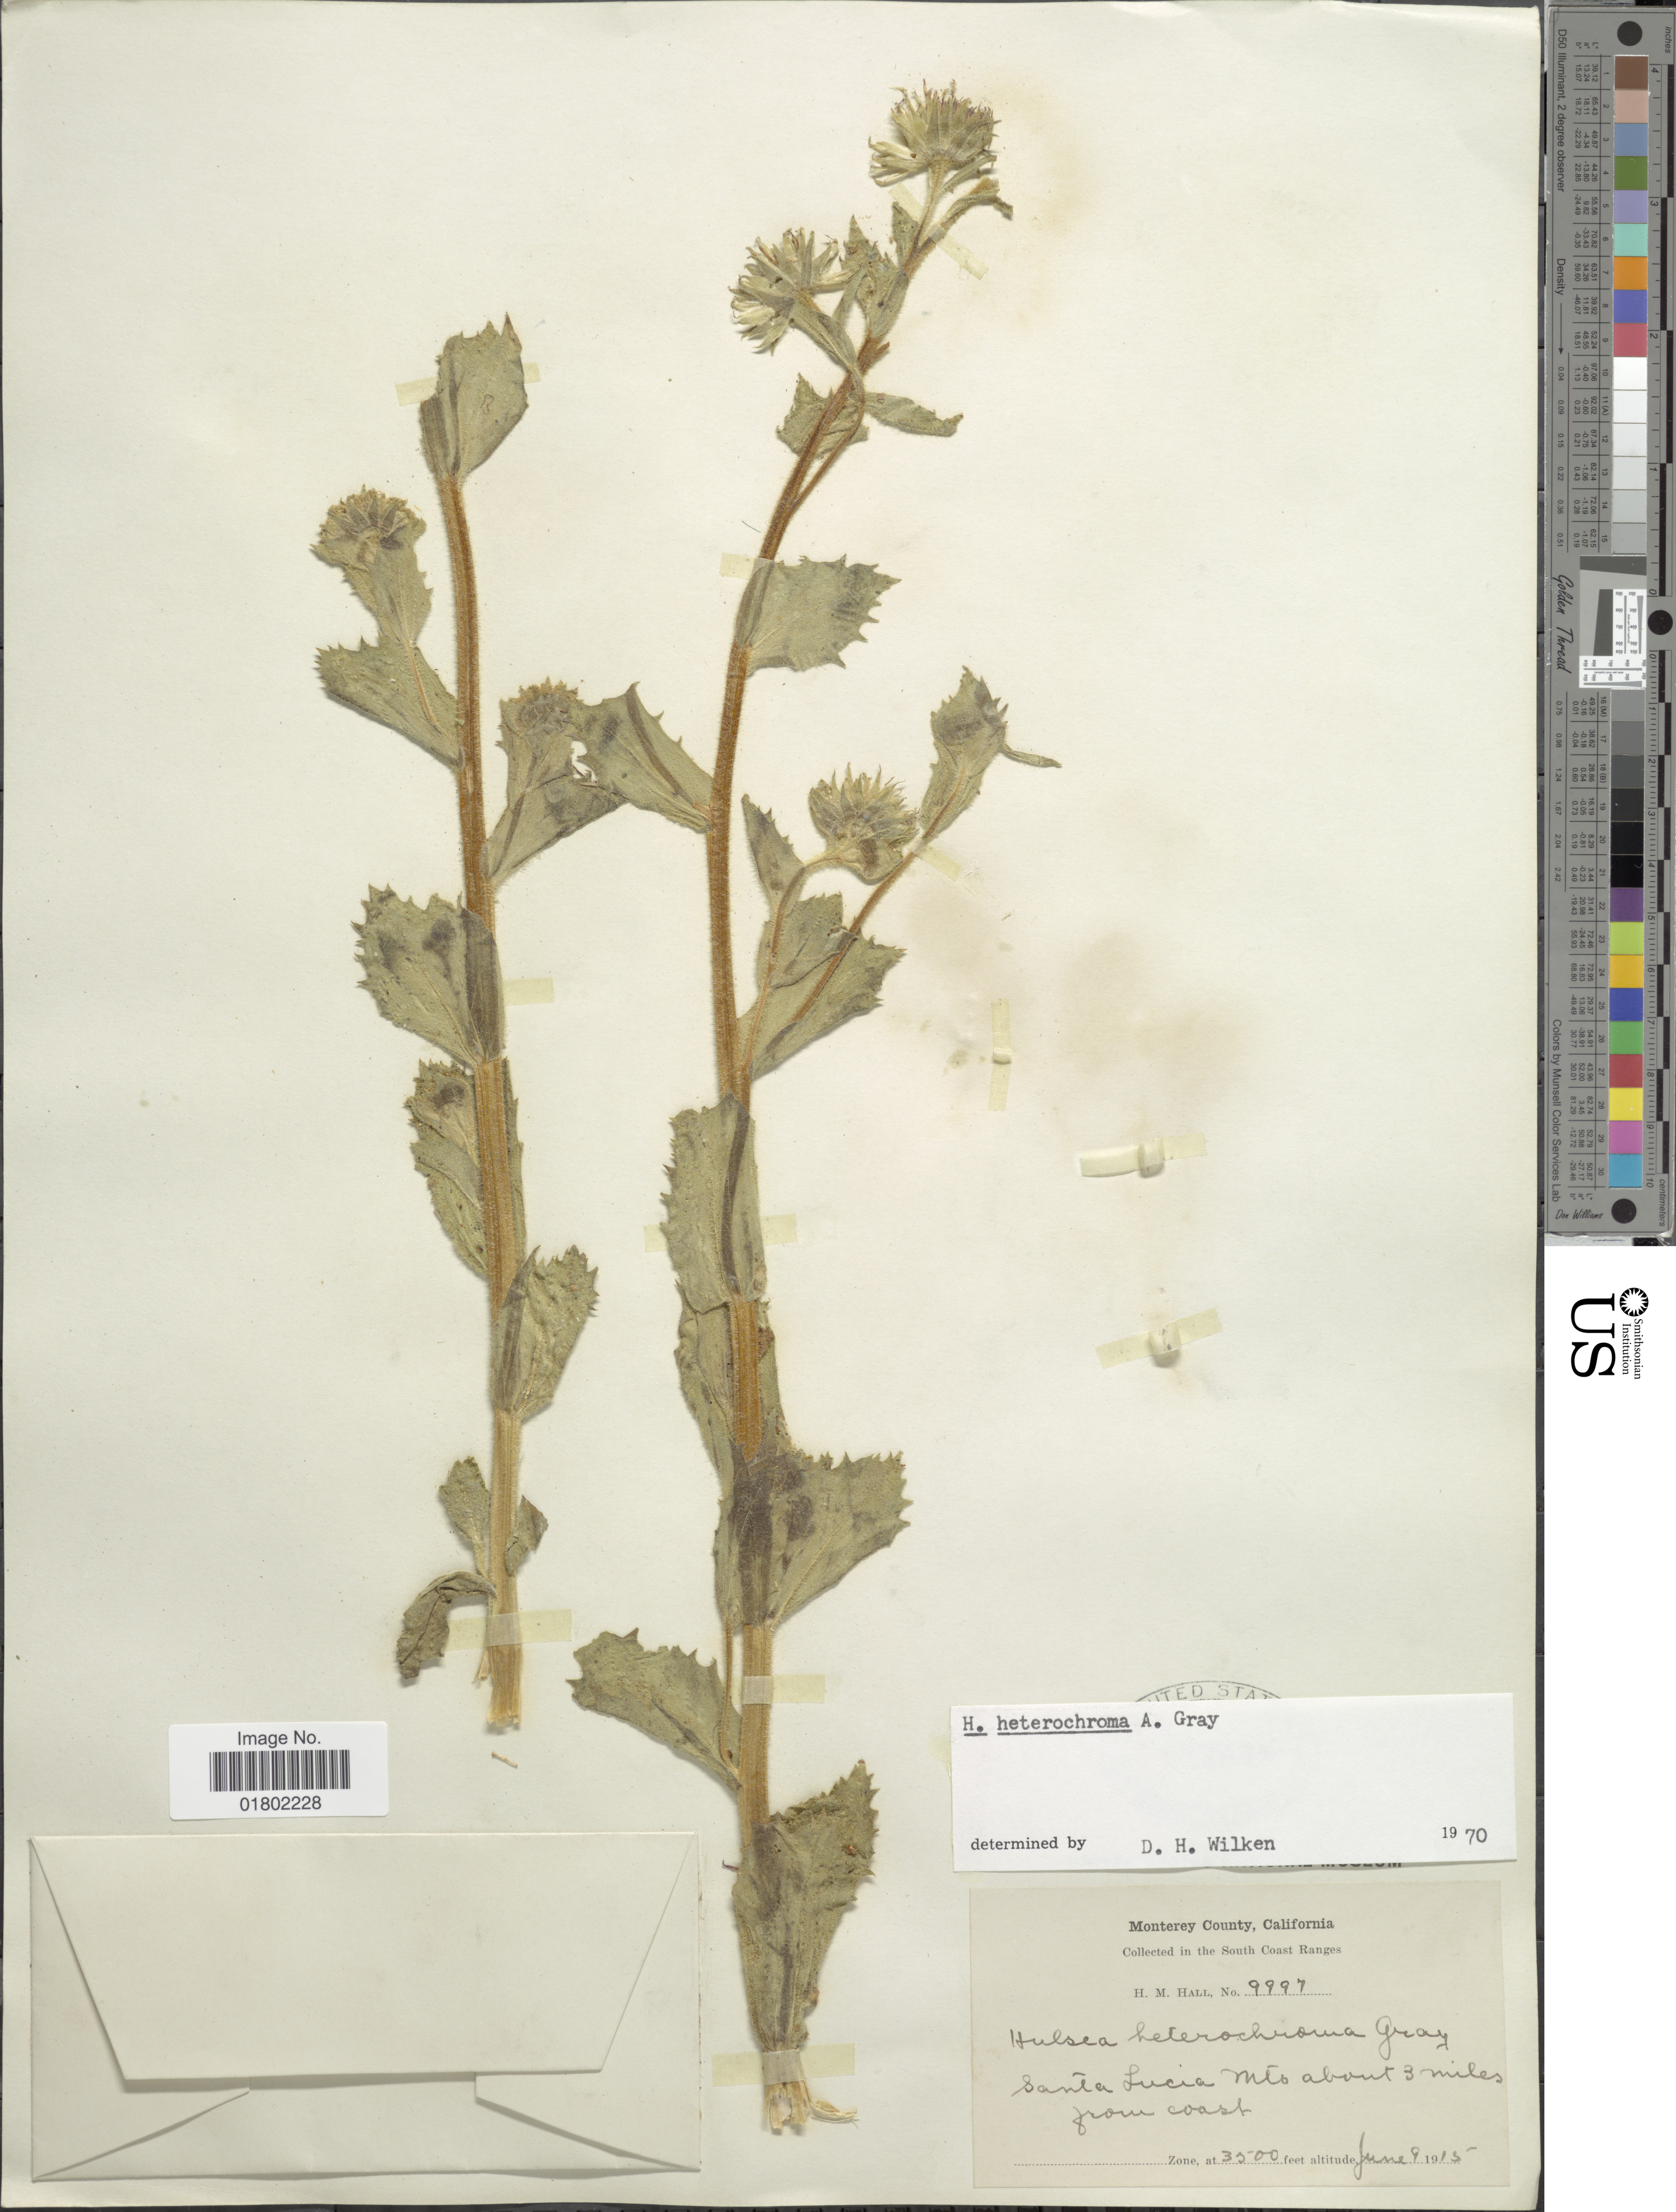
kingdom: Plantae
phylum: Tracheophyta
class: Magnoliopsida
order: Asterales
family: Asteraceae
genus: Hulsea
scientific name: Hulsea heterochroma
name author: A. Gray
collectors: H. M. Hall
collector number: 9997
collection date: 1915-06-09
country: United States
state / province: California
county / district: Monterey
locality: Monterey County, South Coast Ranges, Santa Lucia Mts. about 3 miles from coast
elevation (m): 1067